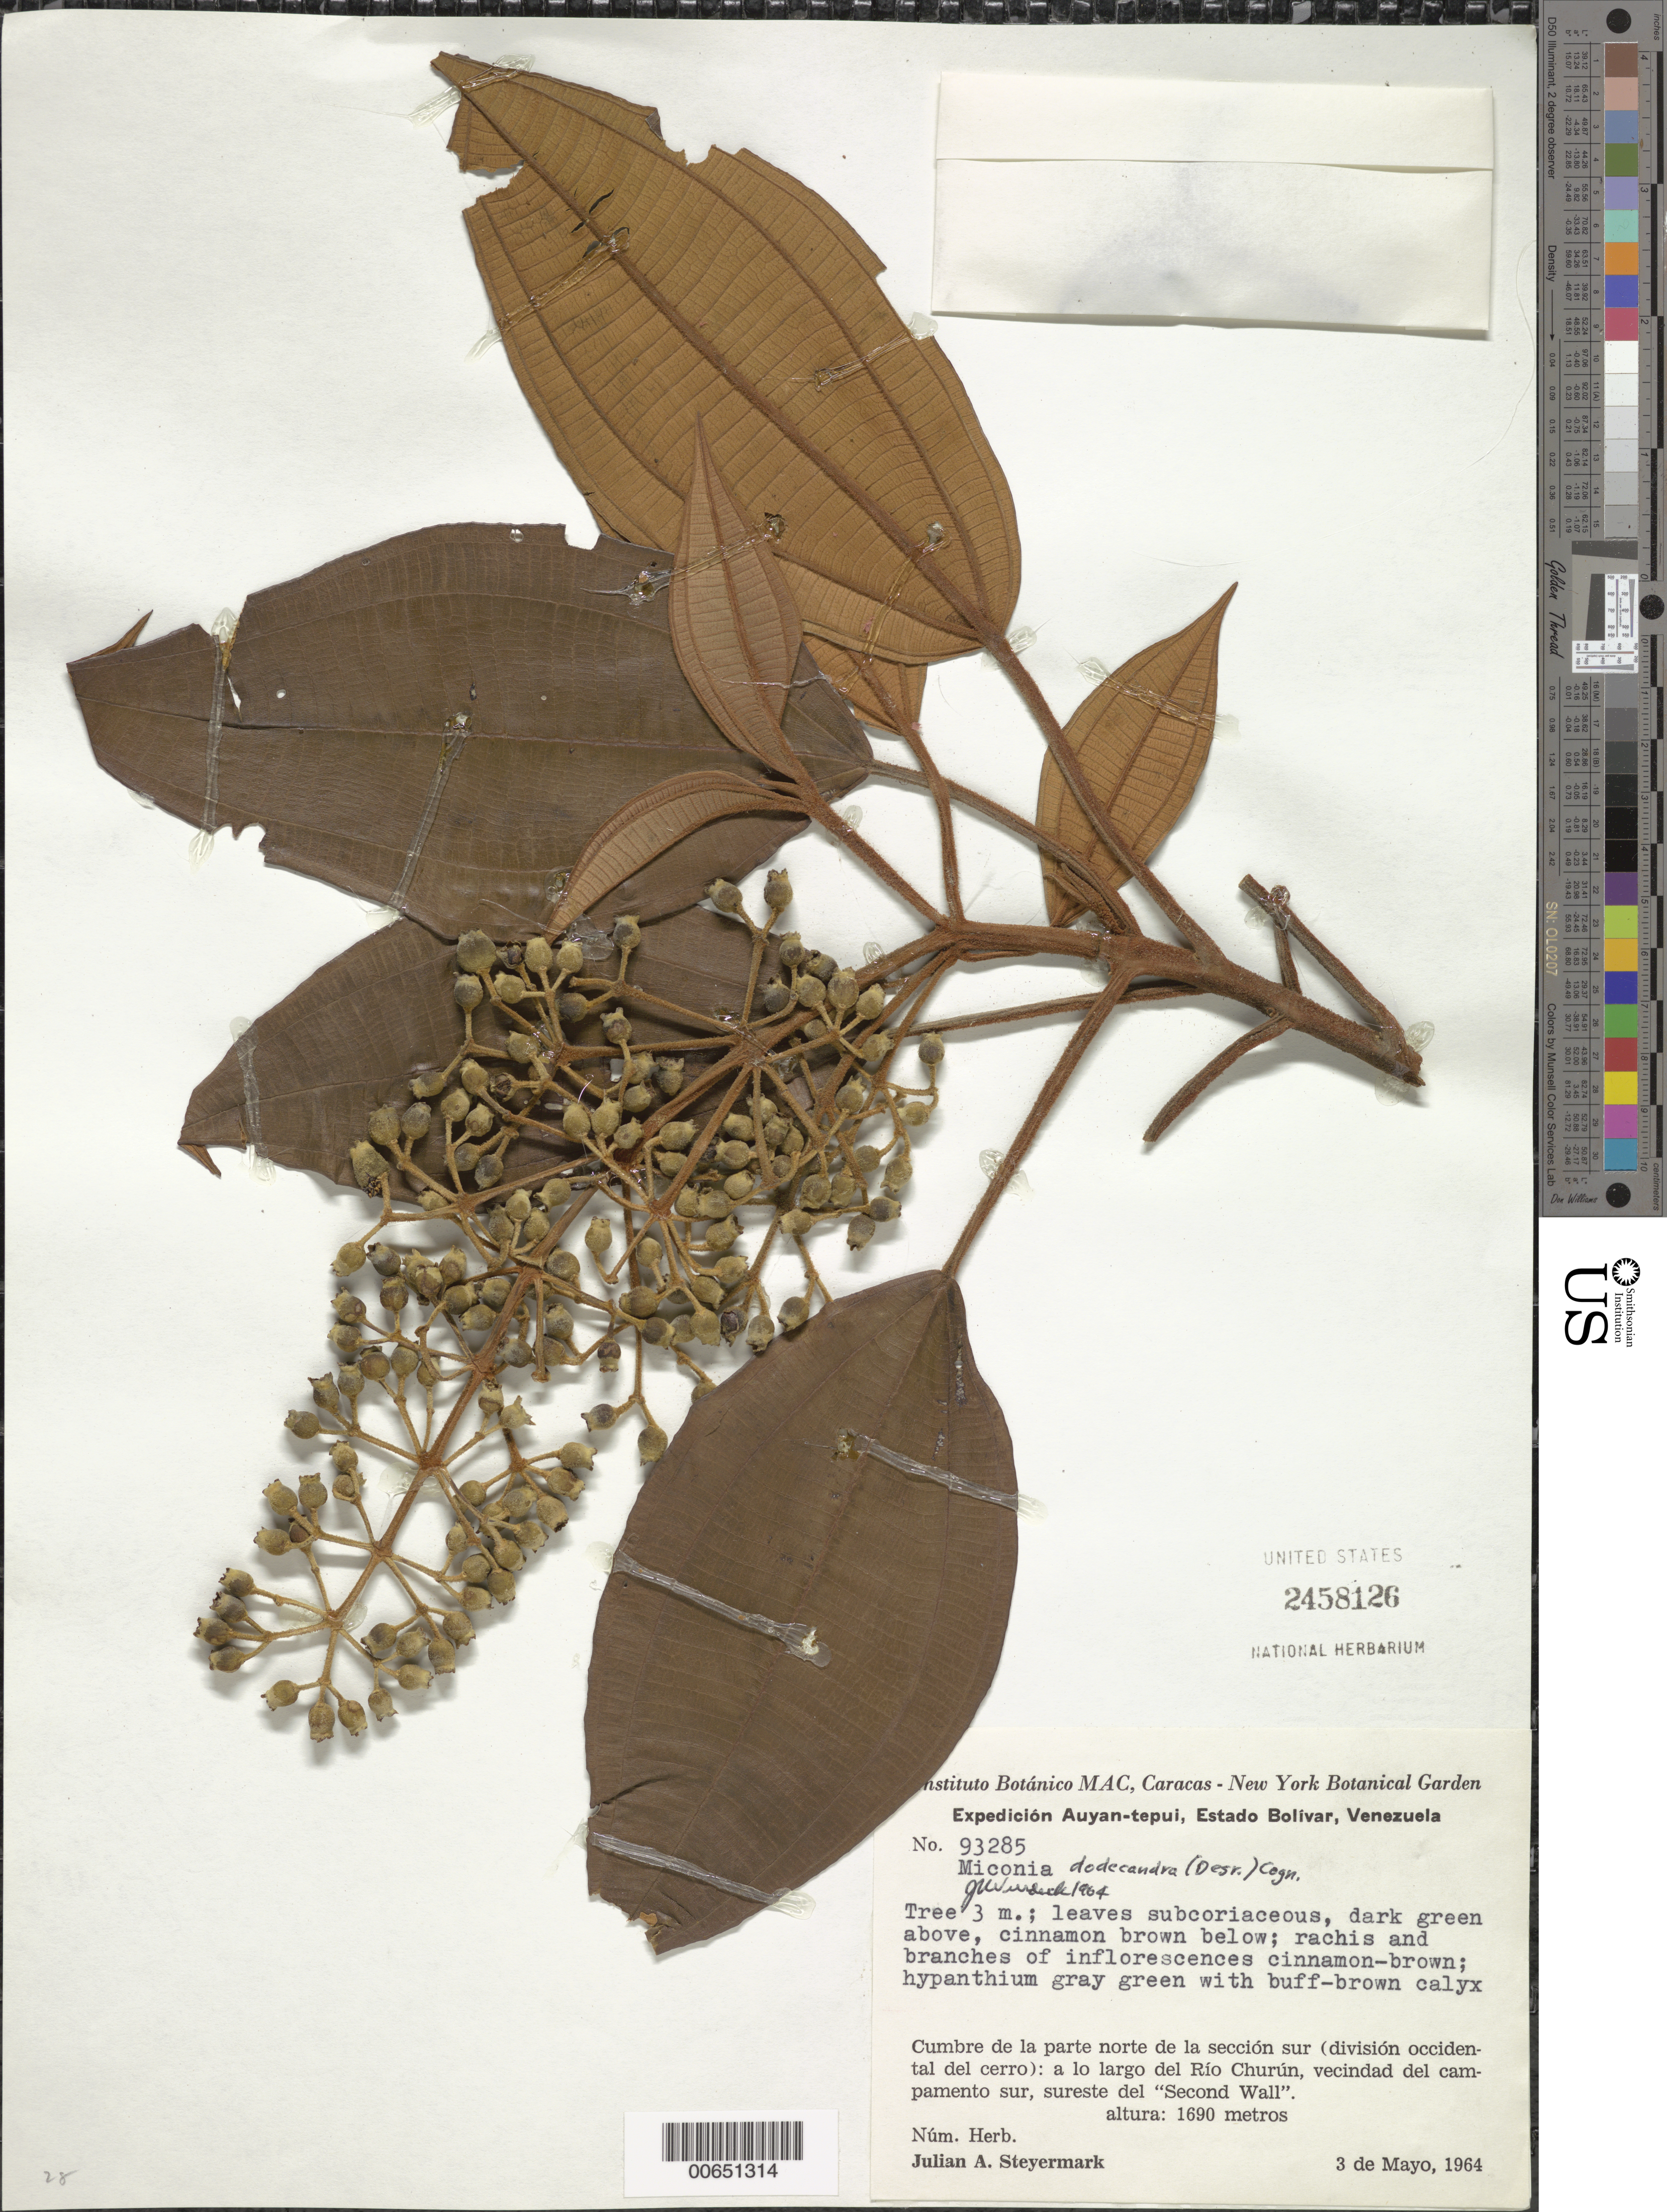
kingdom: Plantae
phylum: Tracheophyta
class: Magnoliopsida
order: Myrtales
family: Melastomataceae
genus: Miconia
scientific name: Miconia dodecandra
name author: Cogn.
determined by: Wurdack, John J., (US), US (UNITED STATES)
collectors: J. Steyermark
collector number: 93285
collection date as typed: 3-May-64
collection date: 1964-05-03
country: Venezuela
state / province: Bolívar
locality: Auyan-tepuí, Río Churún, vec del campamento sur, SE del "Second Wall", division occidental del cerro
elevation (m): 1690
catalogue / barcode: US 2458126